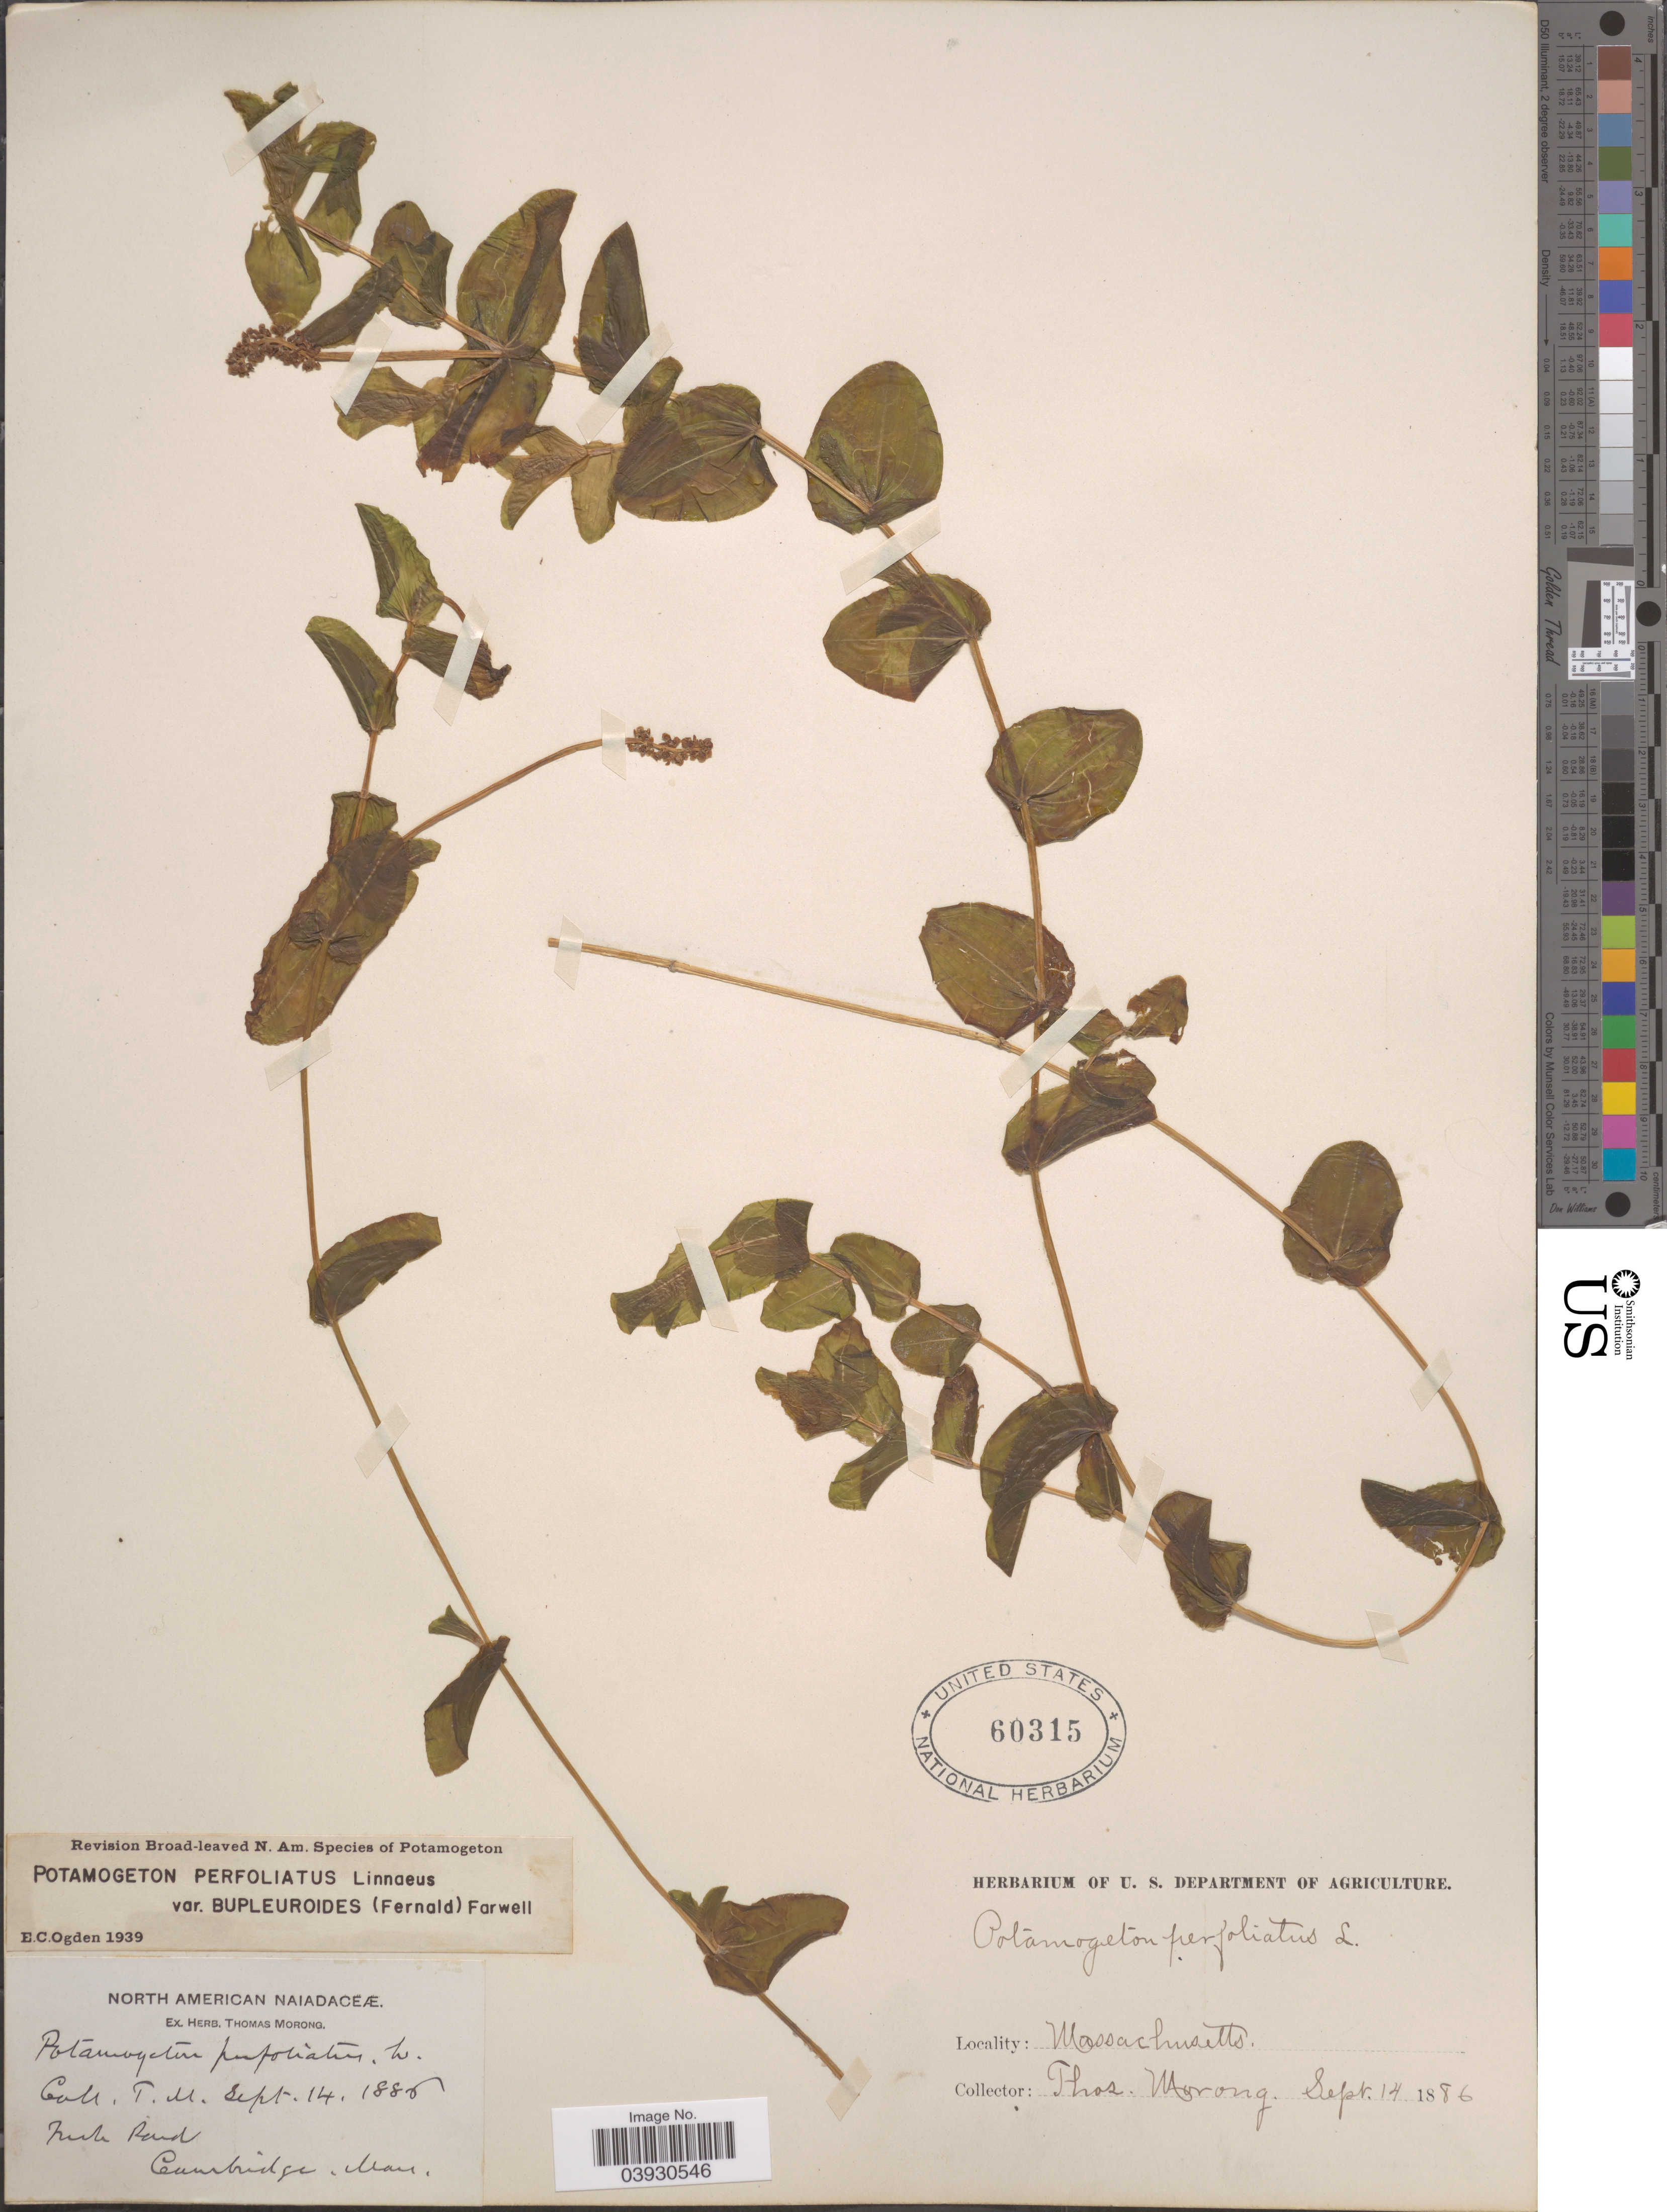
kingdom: Plantae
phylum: Tracheophyta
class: Liliopsida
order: Alismatales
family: Potamogetonaceae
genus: Potamogeton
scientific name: Potamogeton perfoliatus var. bupleuroides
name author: (Fernald) Farw.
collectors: ex herb. T. Morong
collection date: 1886-09-14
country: United States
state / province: Massachusetts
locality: Fresh Pond, Cambridge.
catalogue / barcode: US 60315